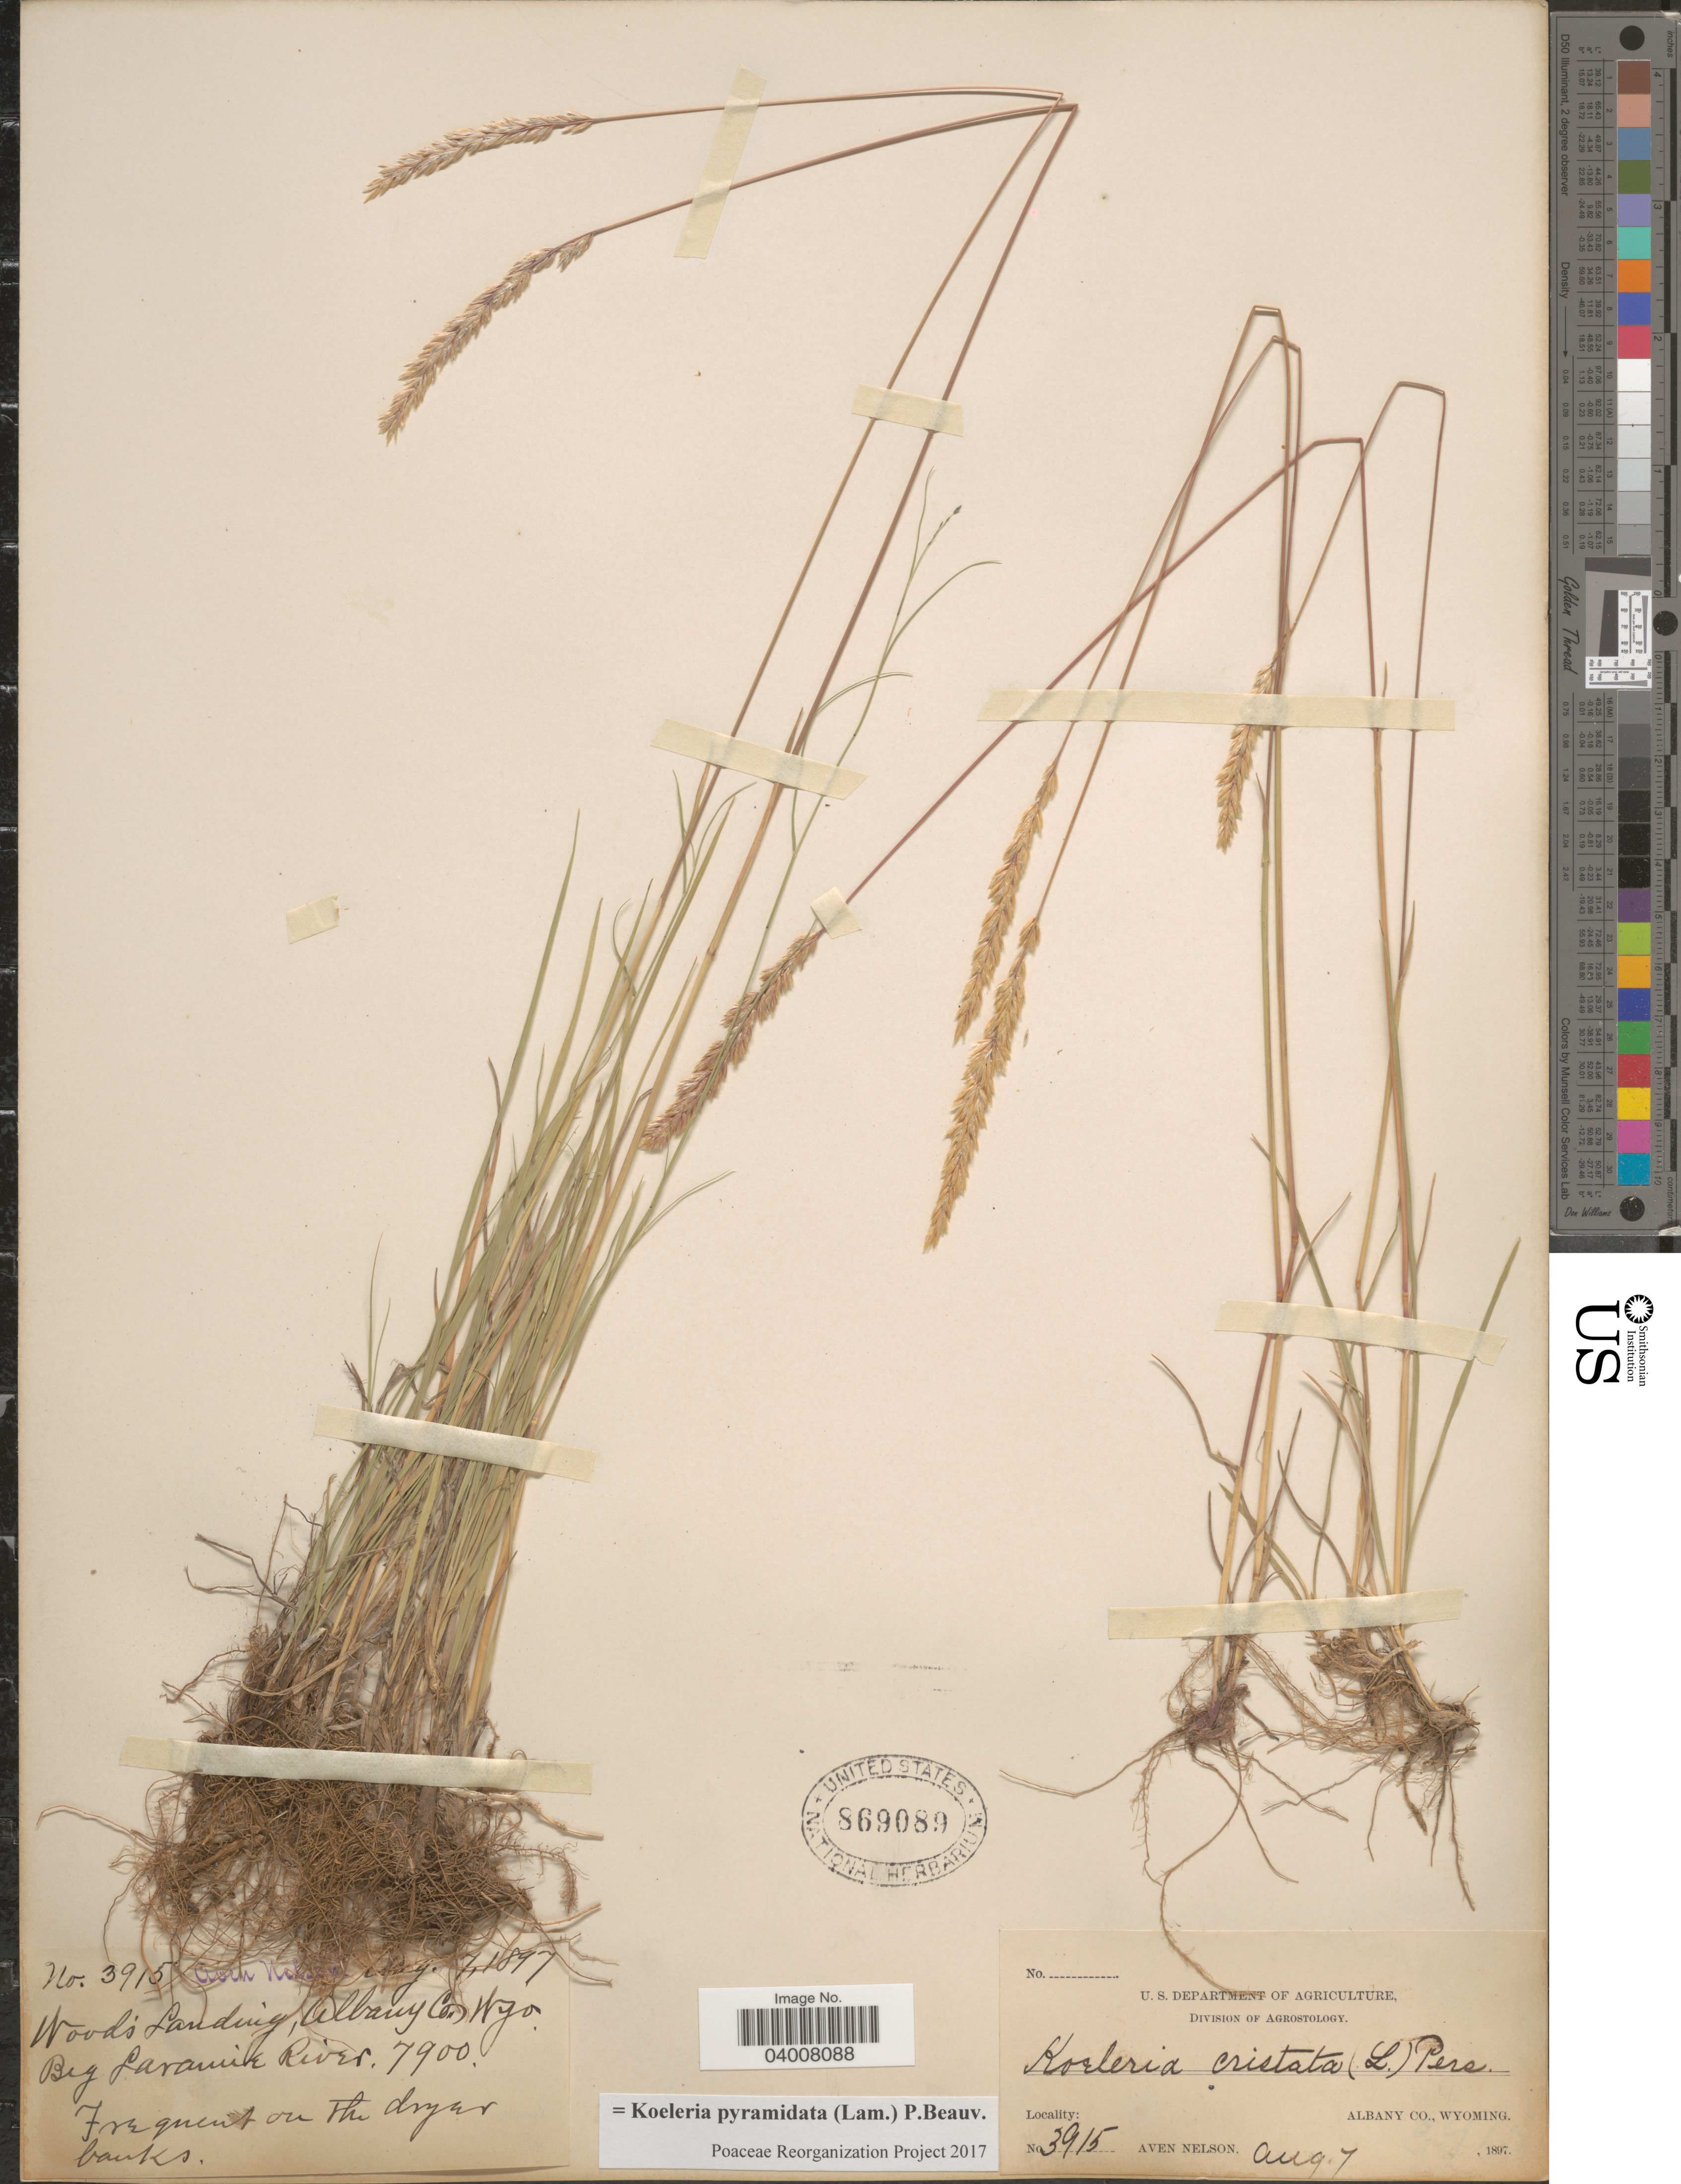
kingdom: Plantae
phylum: Tracheophyta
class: Liliopsida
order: Poales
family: Poaceae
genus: Koeleria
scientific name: Koeleria pyramidata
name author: (Lam.) P. Beauv.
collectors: A. Nelson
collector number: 3915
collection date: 1897-08-07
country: United States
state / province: Wyoming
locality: Wood's Landing, Albany Co. Big Laramie River. Frequent on the dryer banks.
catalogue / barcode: US 869089